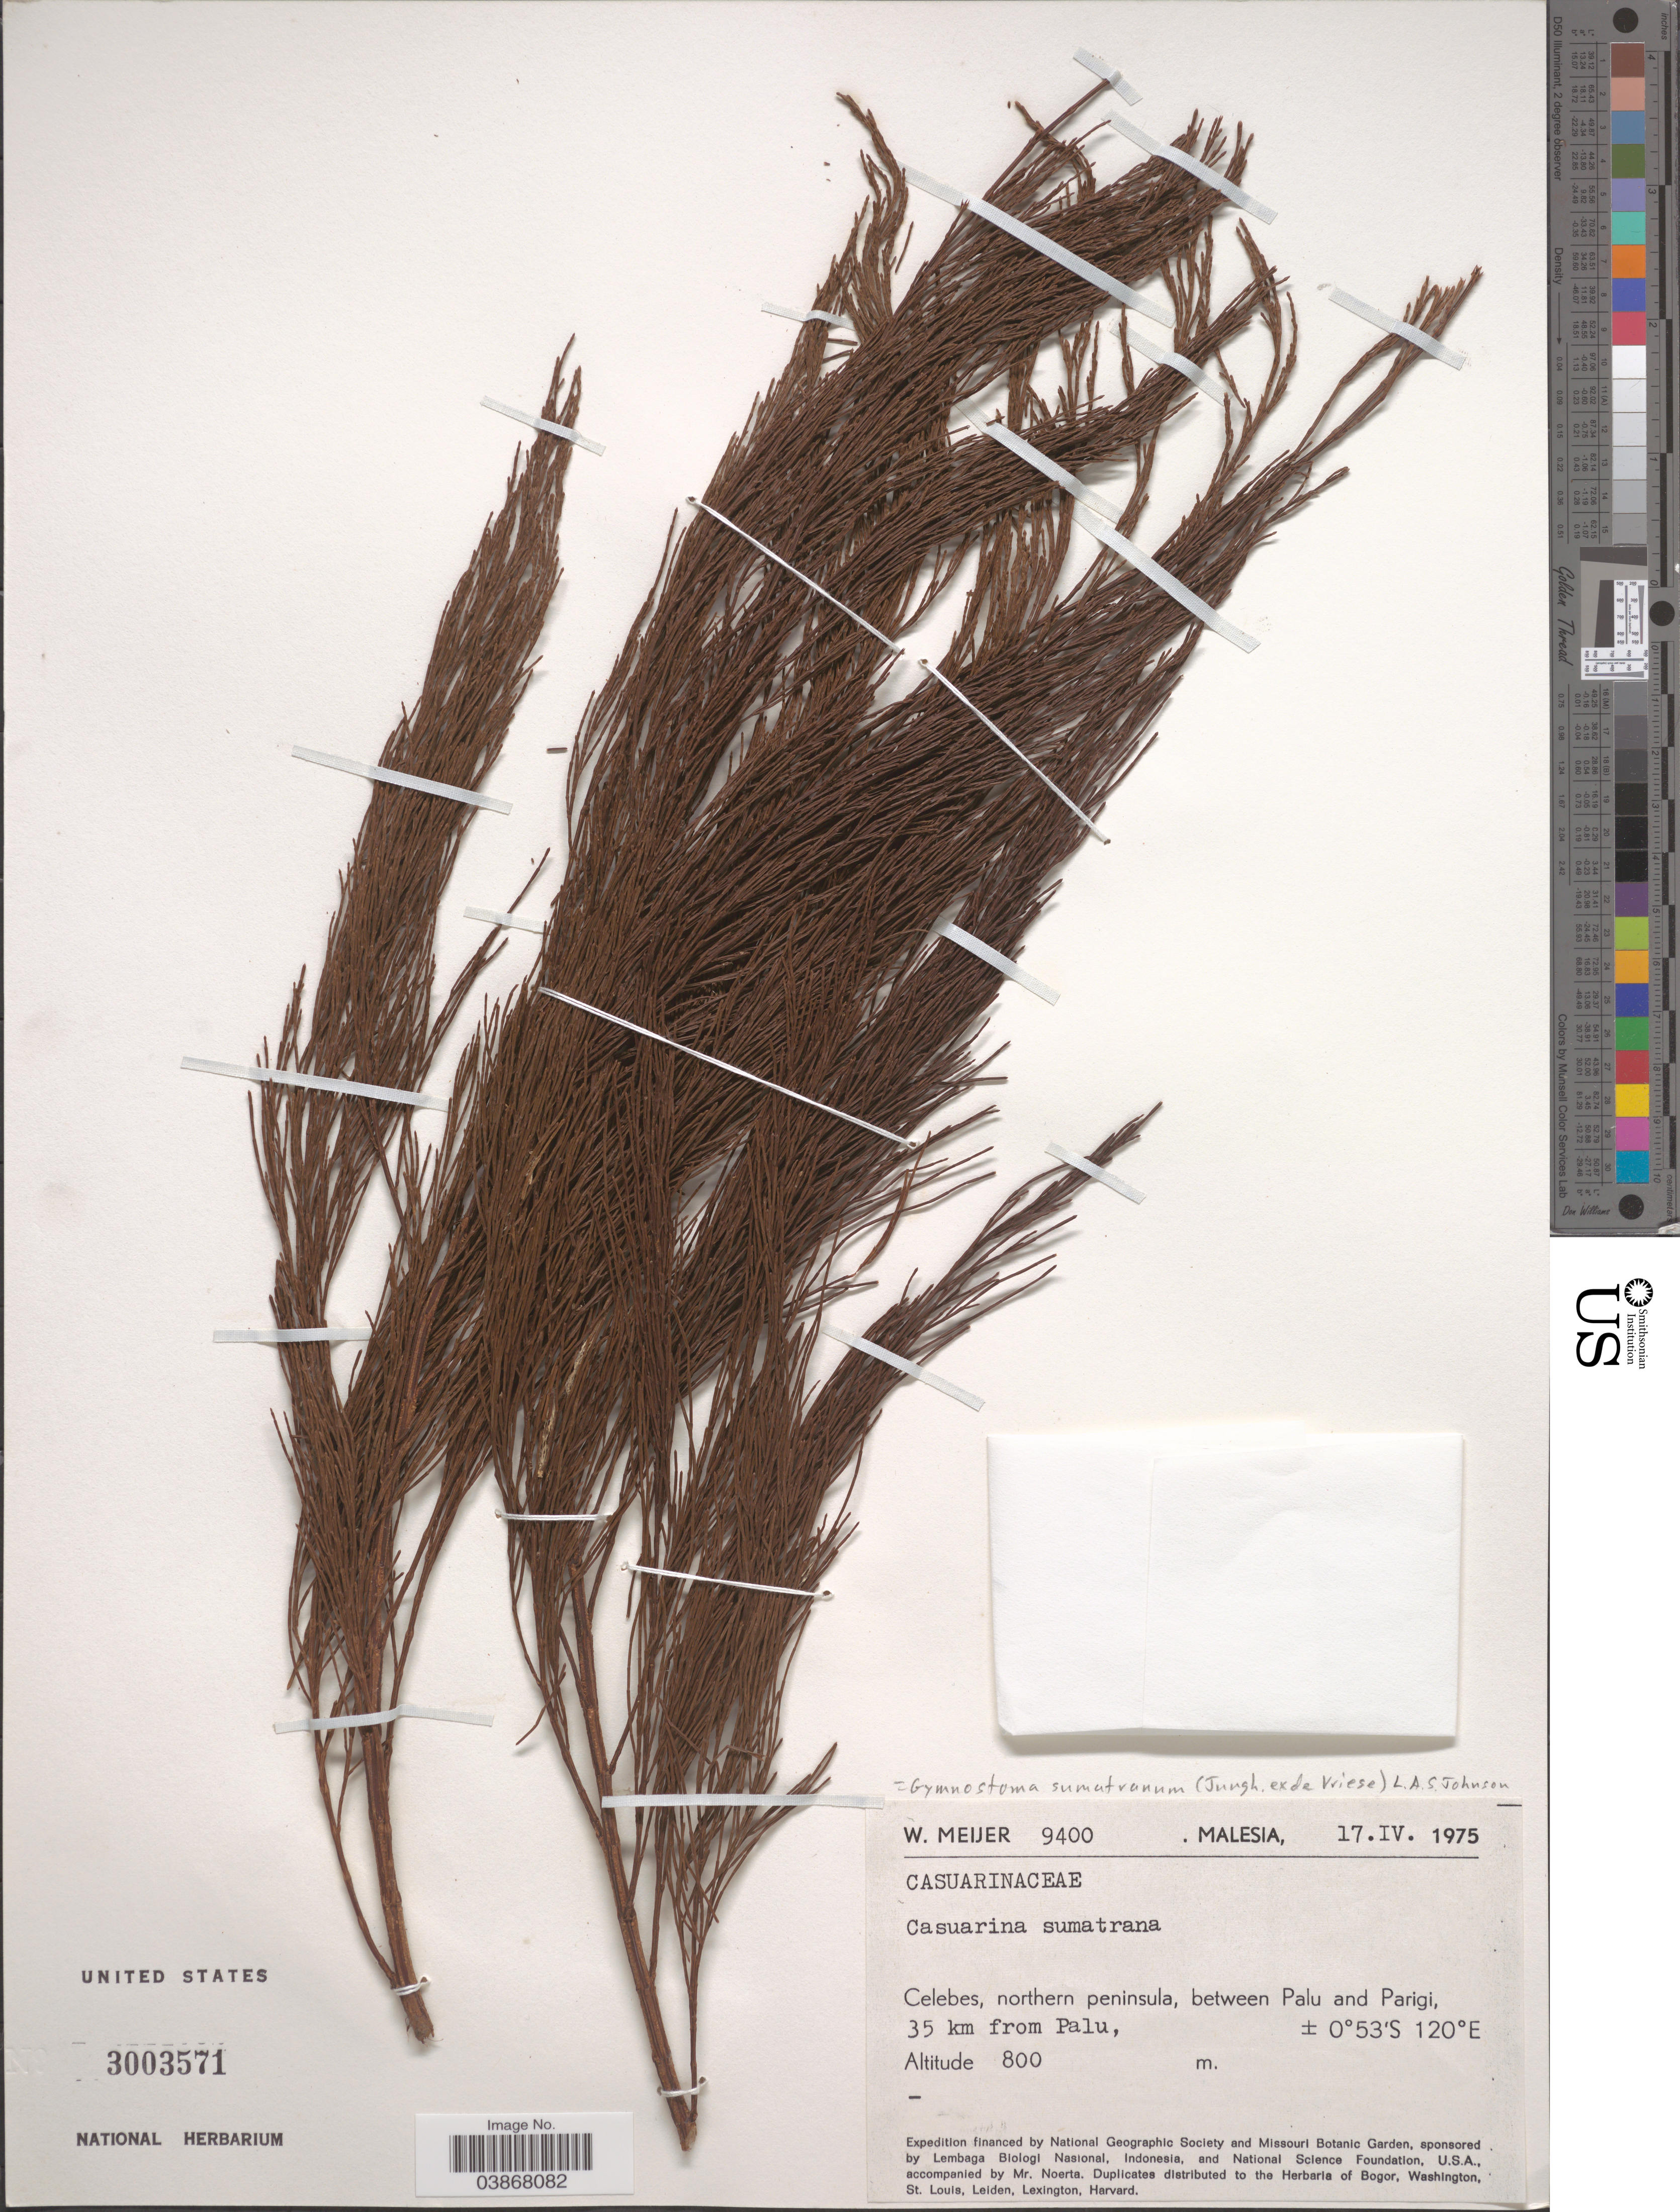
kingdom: Plantae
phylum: Tracheophyta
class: Magnoliopsida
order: Fagales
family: Casuarinaceae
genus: Gymnostoma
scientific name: Gymnostoma sumatranum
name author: (Jungh. ex de Vriese) L.A.S. Johnson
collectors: W. Meijer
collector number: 9400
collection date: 1975-04-17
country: Malaysia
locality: Malesia. Celebes, northern peninsula, between Palu and Parigi, 35 km from Palu.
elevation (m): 800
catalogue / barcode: US 3003571